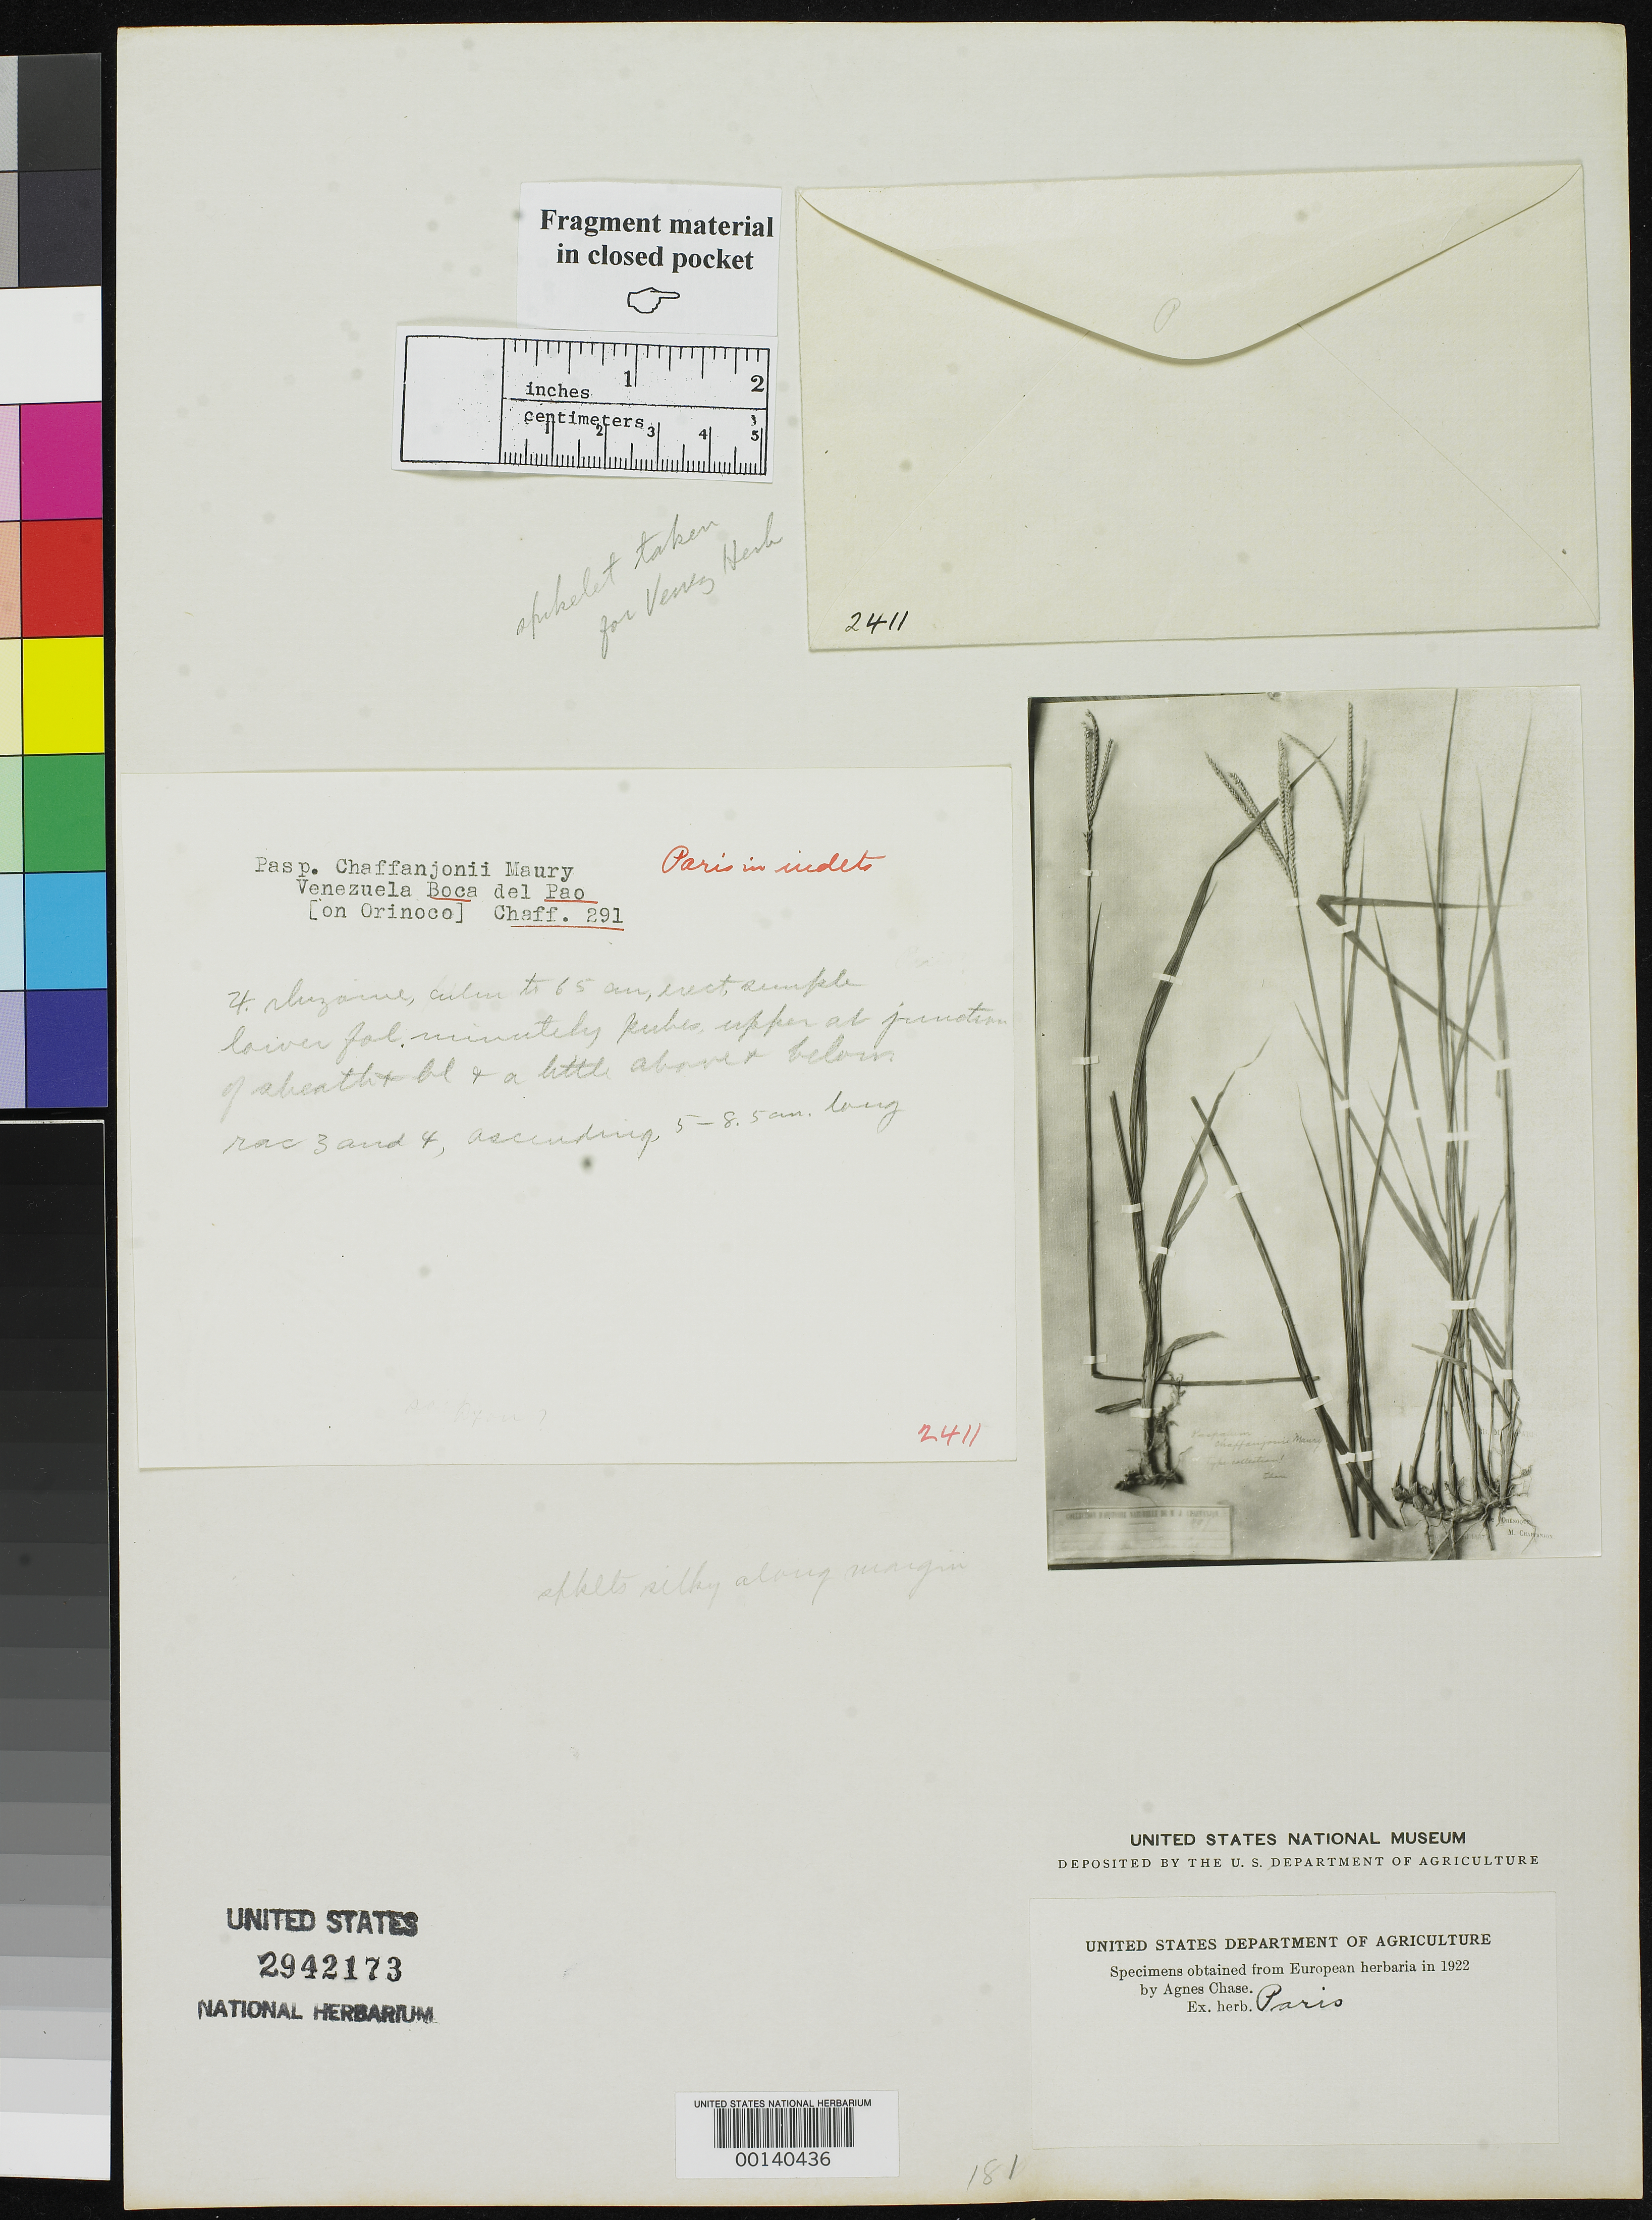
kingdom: Plantae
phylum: Tracheophyta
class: Liliopsida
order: Poales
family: Poaceae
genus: Paspalum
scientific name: Paspalum chaffanjonii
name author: Maury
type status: Type Fragment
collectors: J. Chaffanjon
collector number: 291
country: Venezuela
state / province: Bolivar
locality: Near Boca del Pao, Orinoco River.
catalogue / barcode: US 2942173